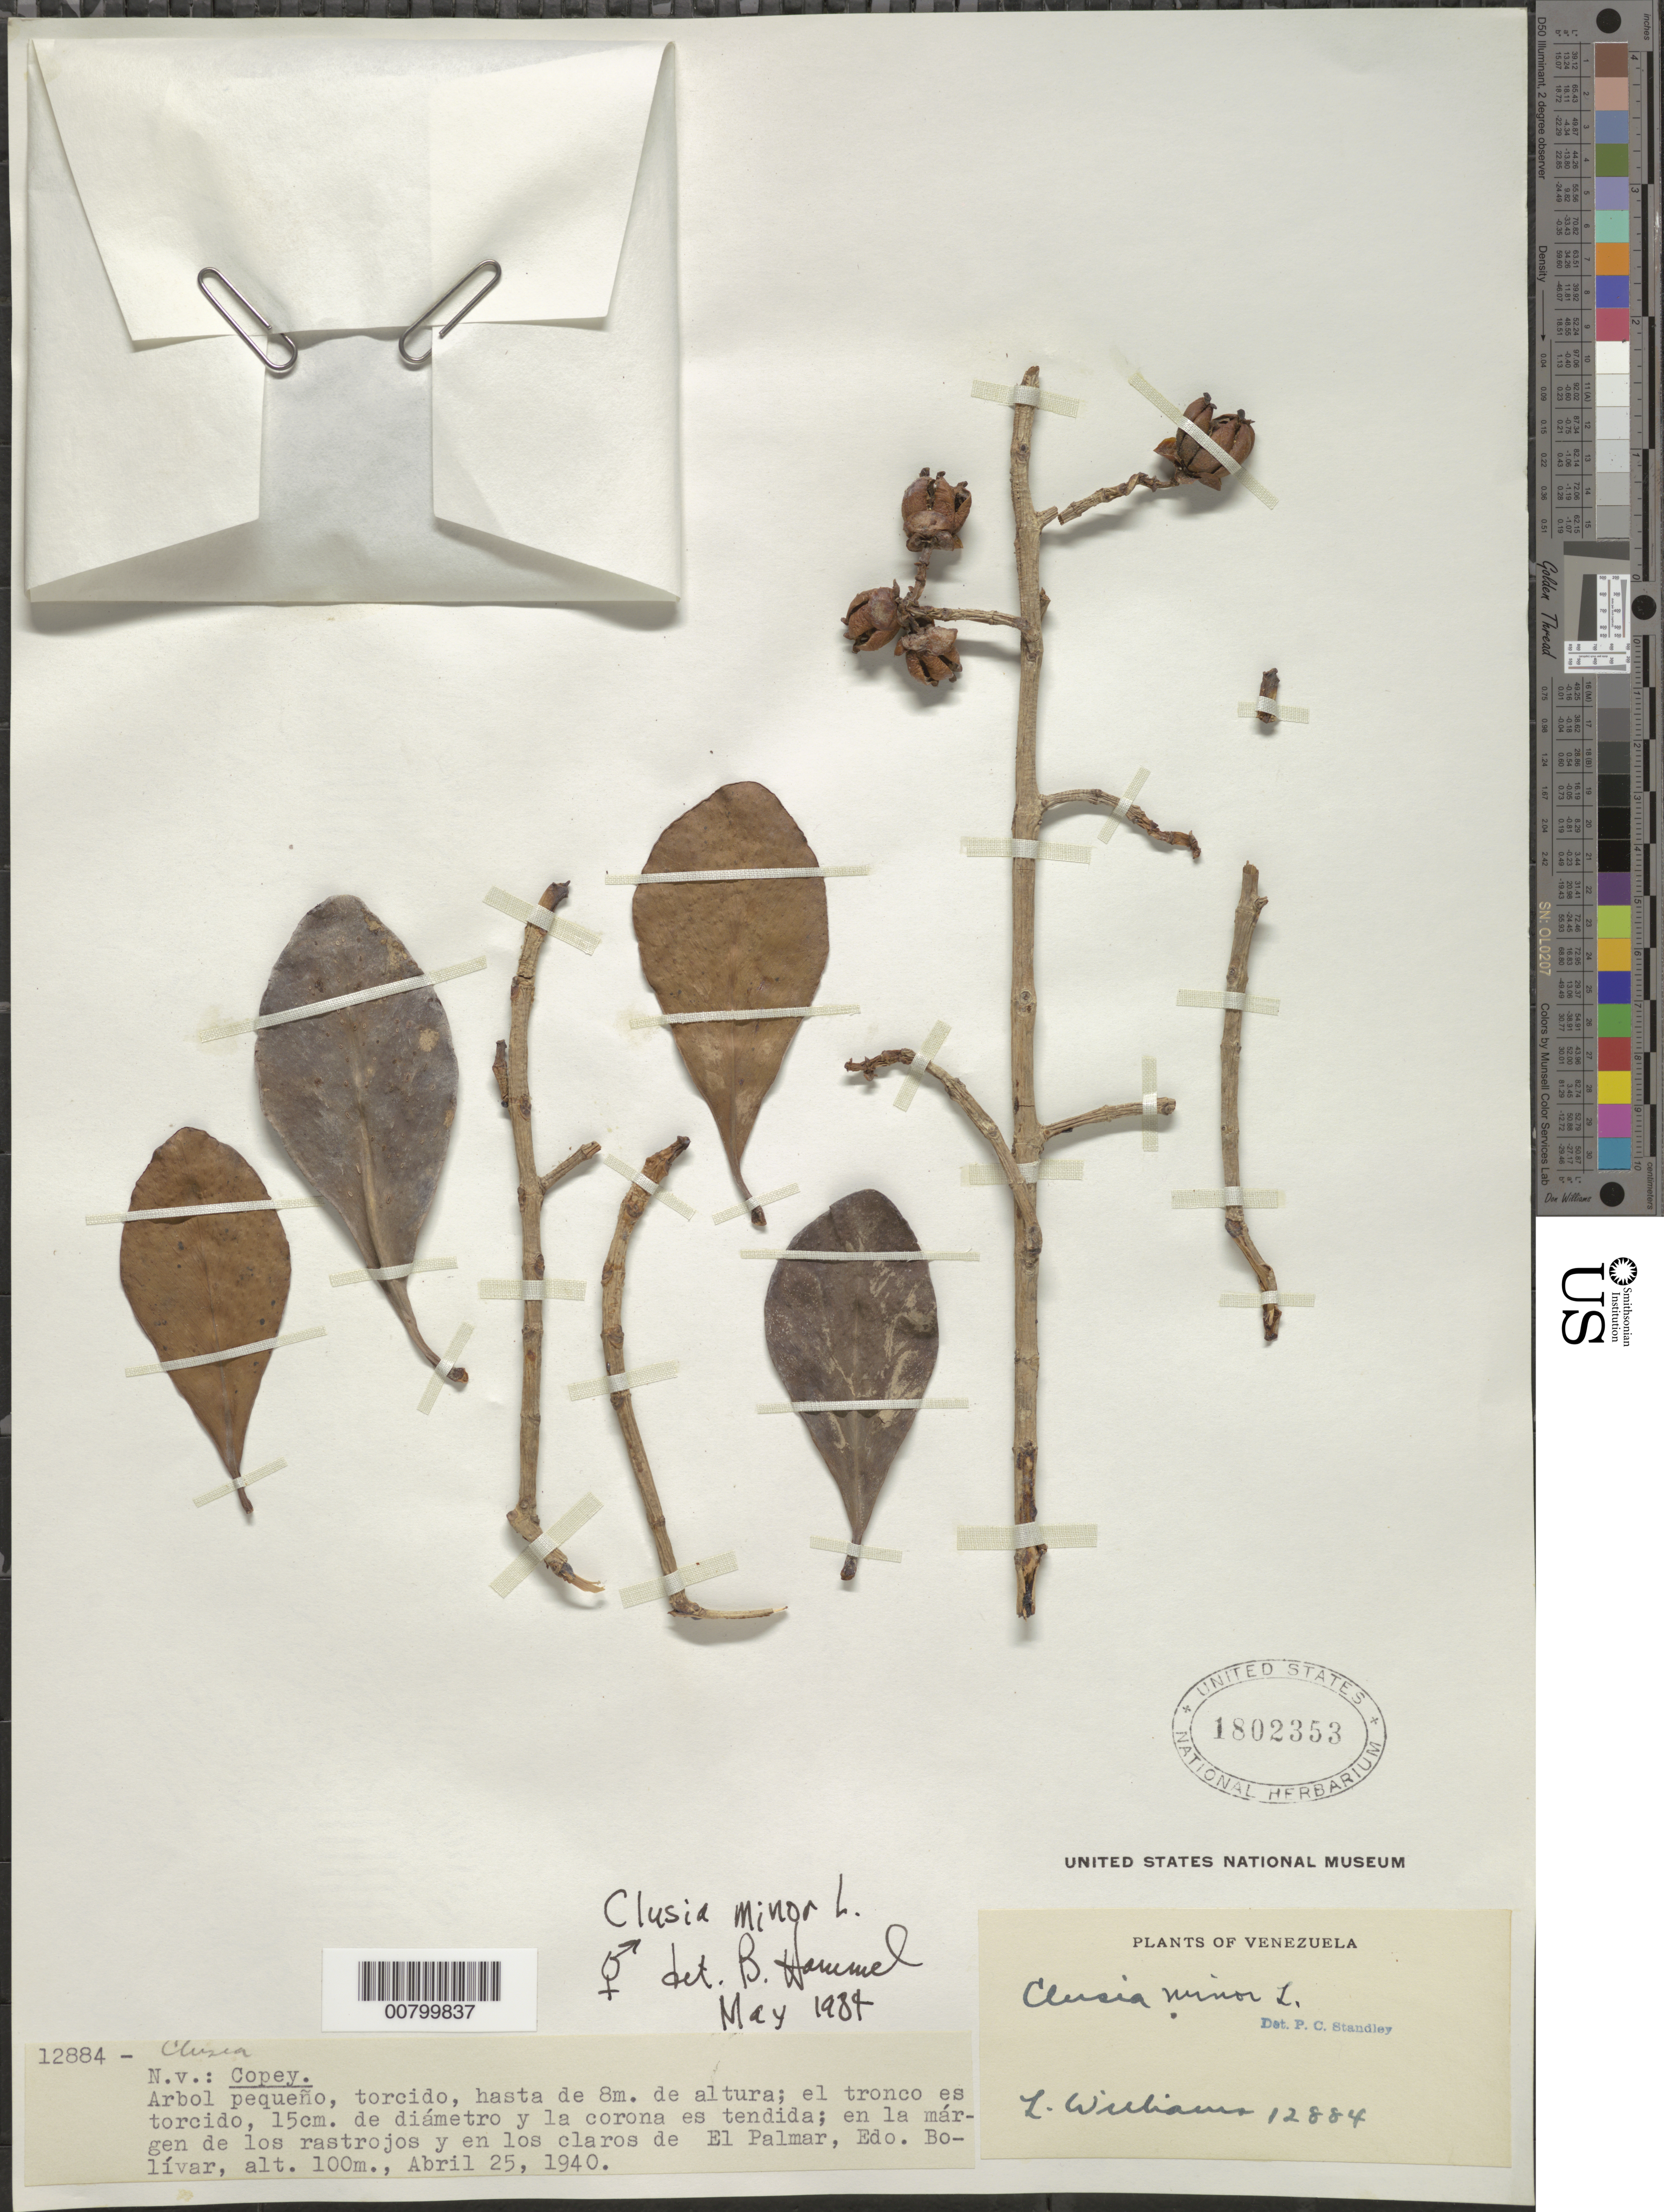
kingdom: Plantae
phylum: Tracheophyta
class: Magnoliopsida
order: Malpighiales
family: Clusiaceae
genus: Clusia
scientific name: Clusia minor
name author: L.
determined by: Hammel, Barry E., (MO), Missouri Botanical Garden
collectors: Ll. Williams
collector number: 12884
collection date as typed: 25-Apr-40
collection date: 1940-04-25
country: Venezuela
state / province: Bolívar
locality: El Palmar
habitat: Margen de los rastrojos y en los claros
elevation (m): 100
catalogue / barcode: US 1802353